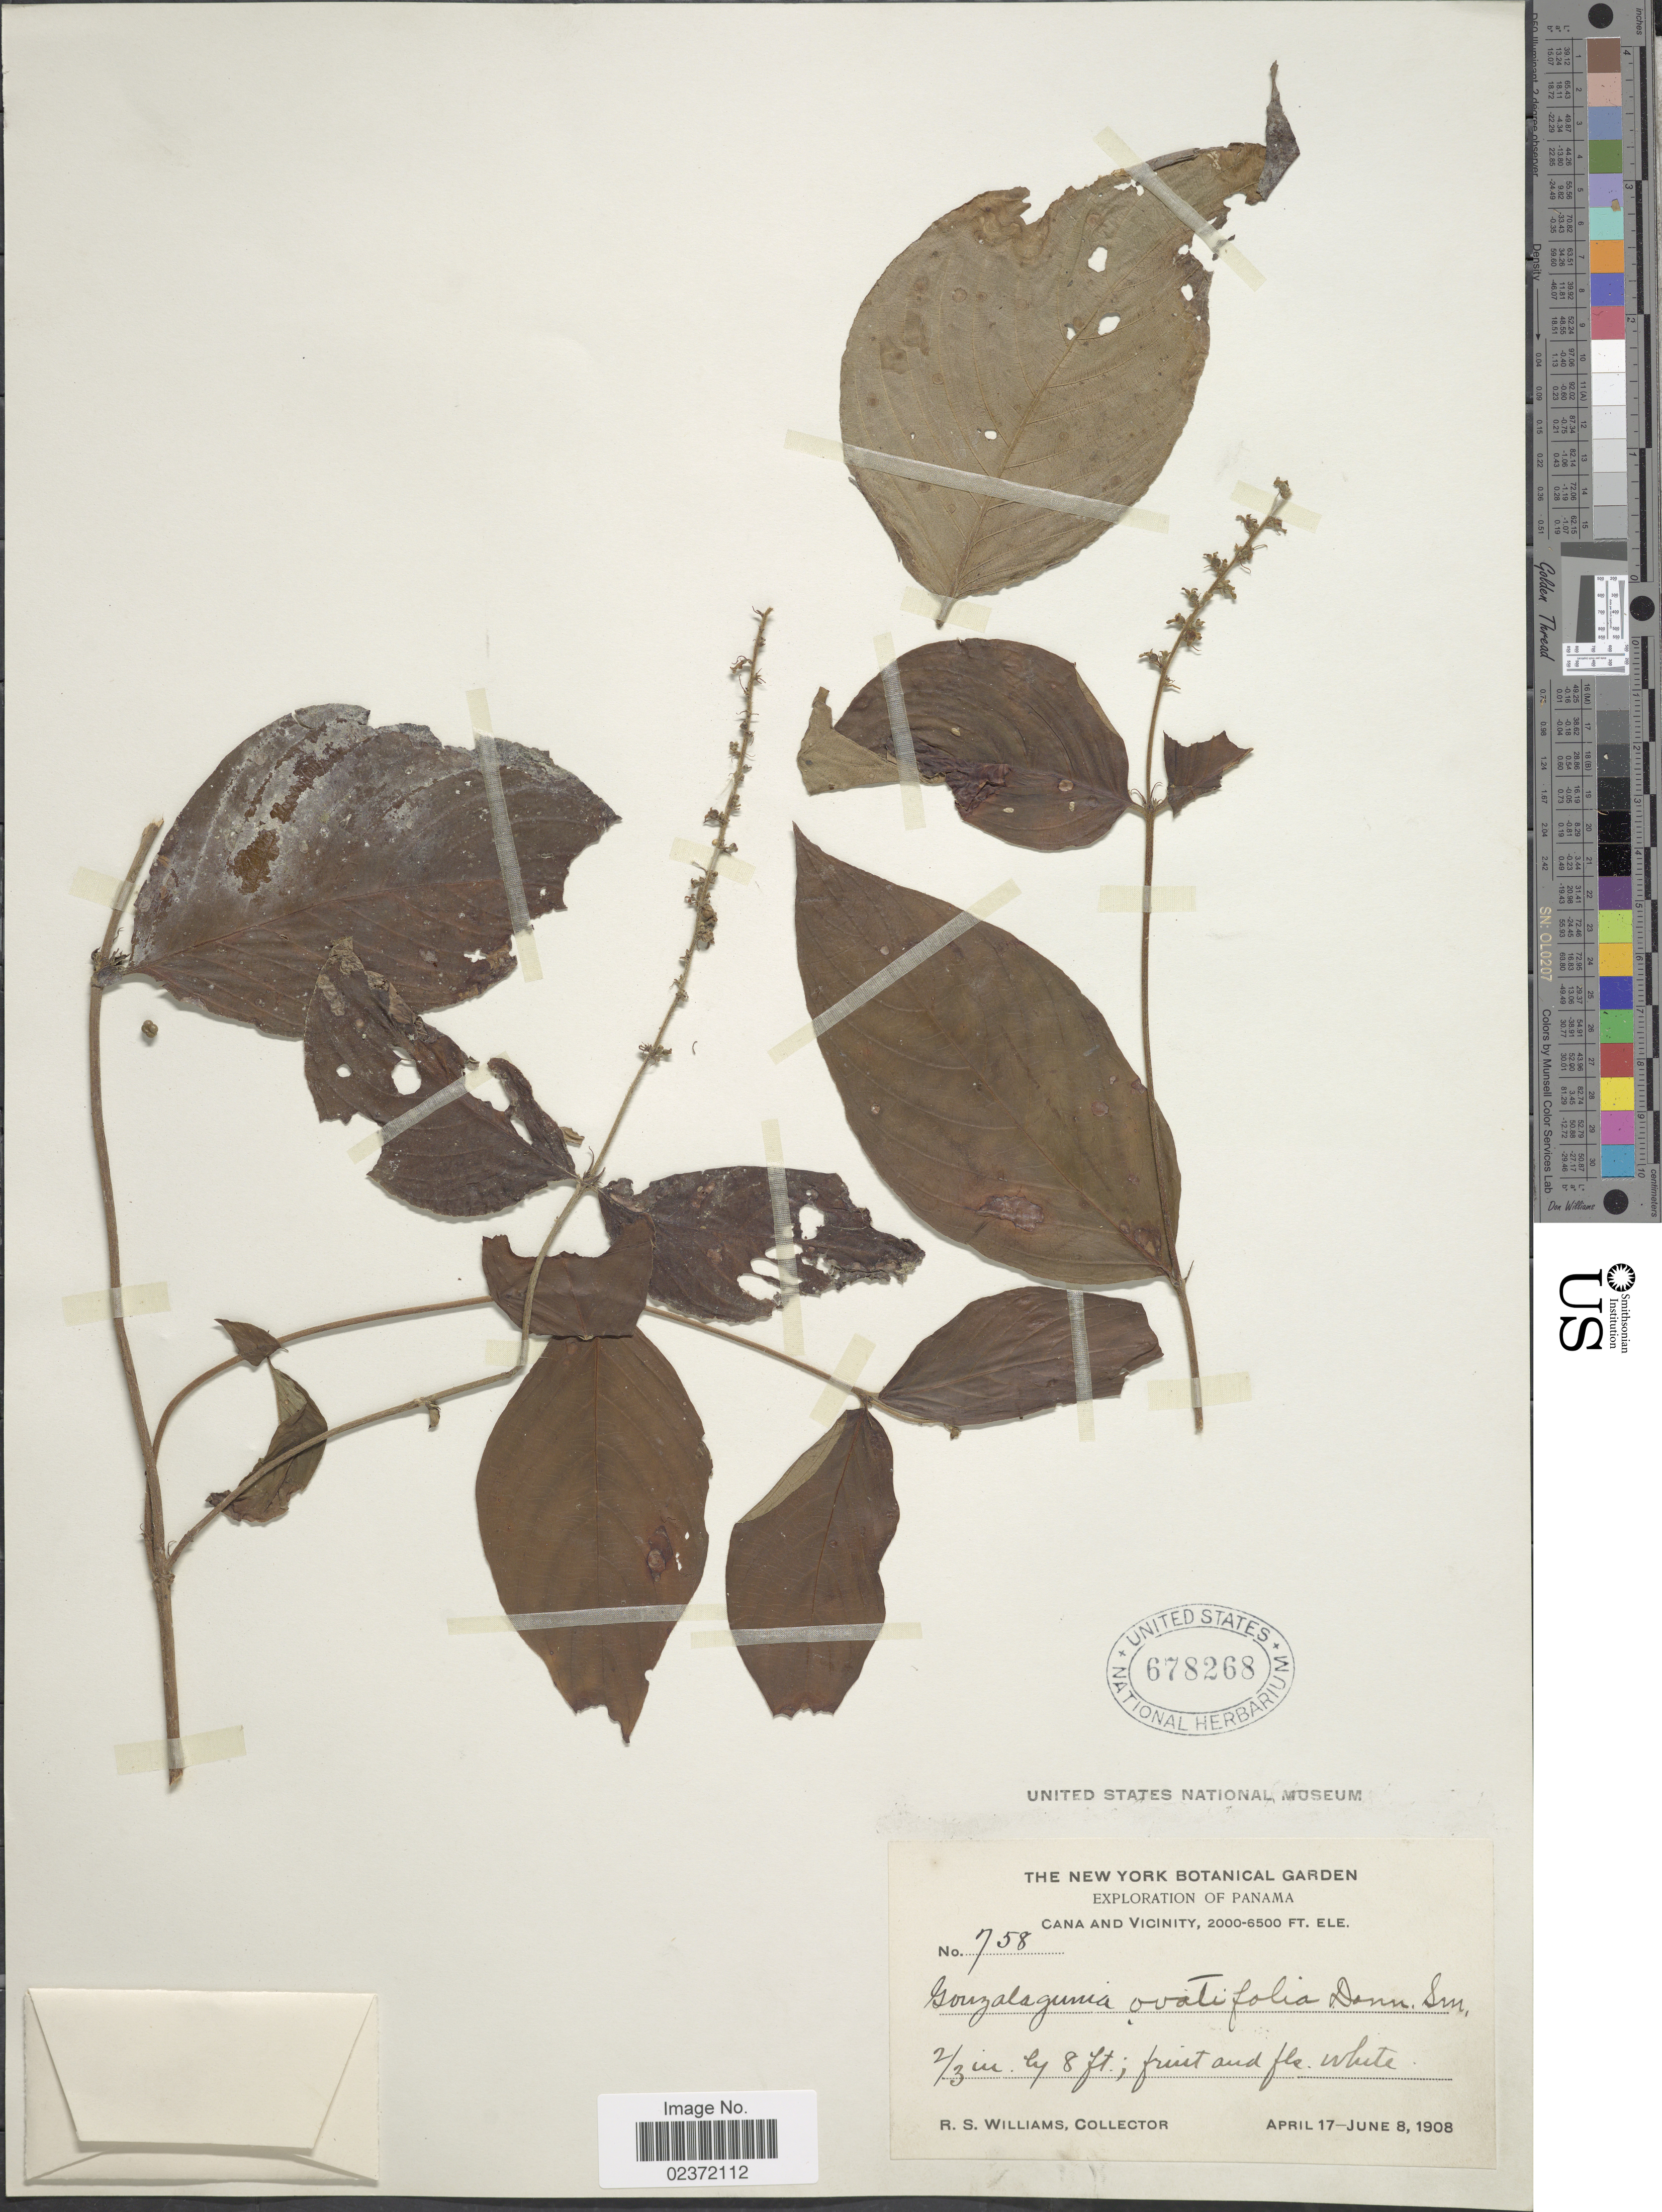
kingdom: Plantae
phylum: Tracheophyta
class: Magnoliopsida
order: Gentianales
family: Rubiaceae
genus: Gonzalagunia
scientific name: Gonzalagunia ovatifolia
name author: (Donn. Sm.) B.L. Rob.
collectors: R. S. Williams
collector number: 758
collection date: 1908-04-17/1908-06-08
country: Panama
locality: Cana and Vicinity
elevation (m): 610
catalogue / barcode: US 678268